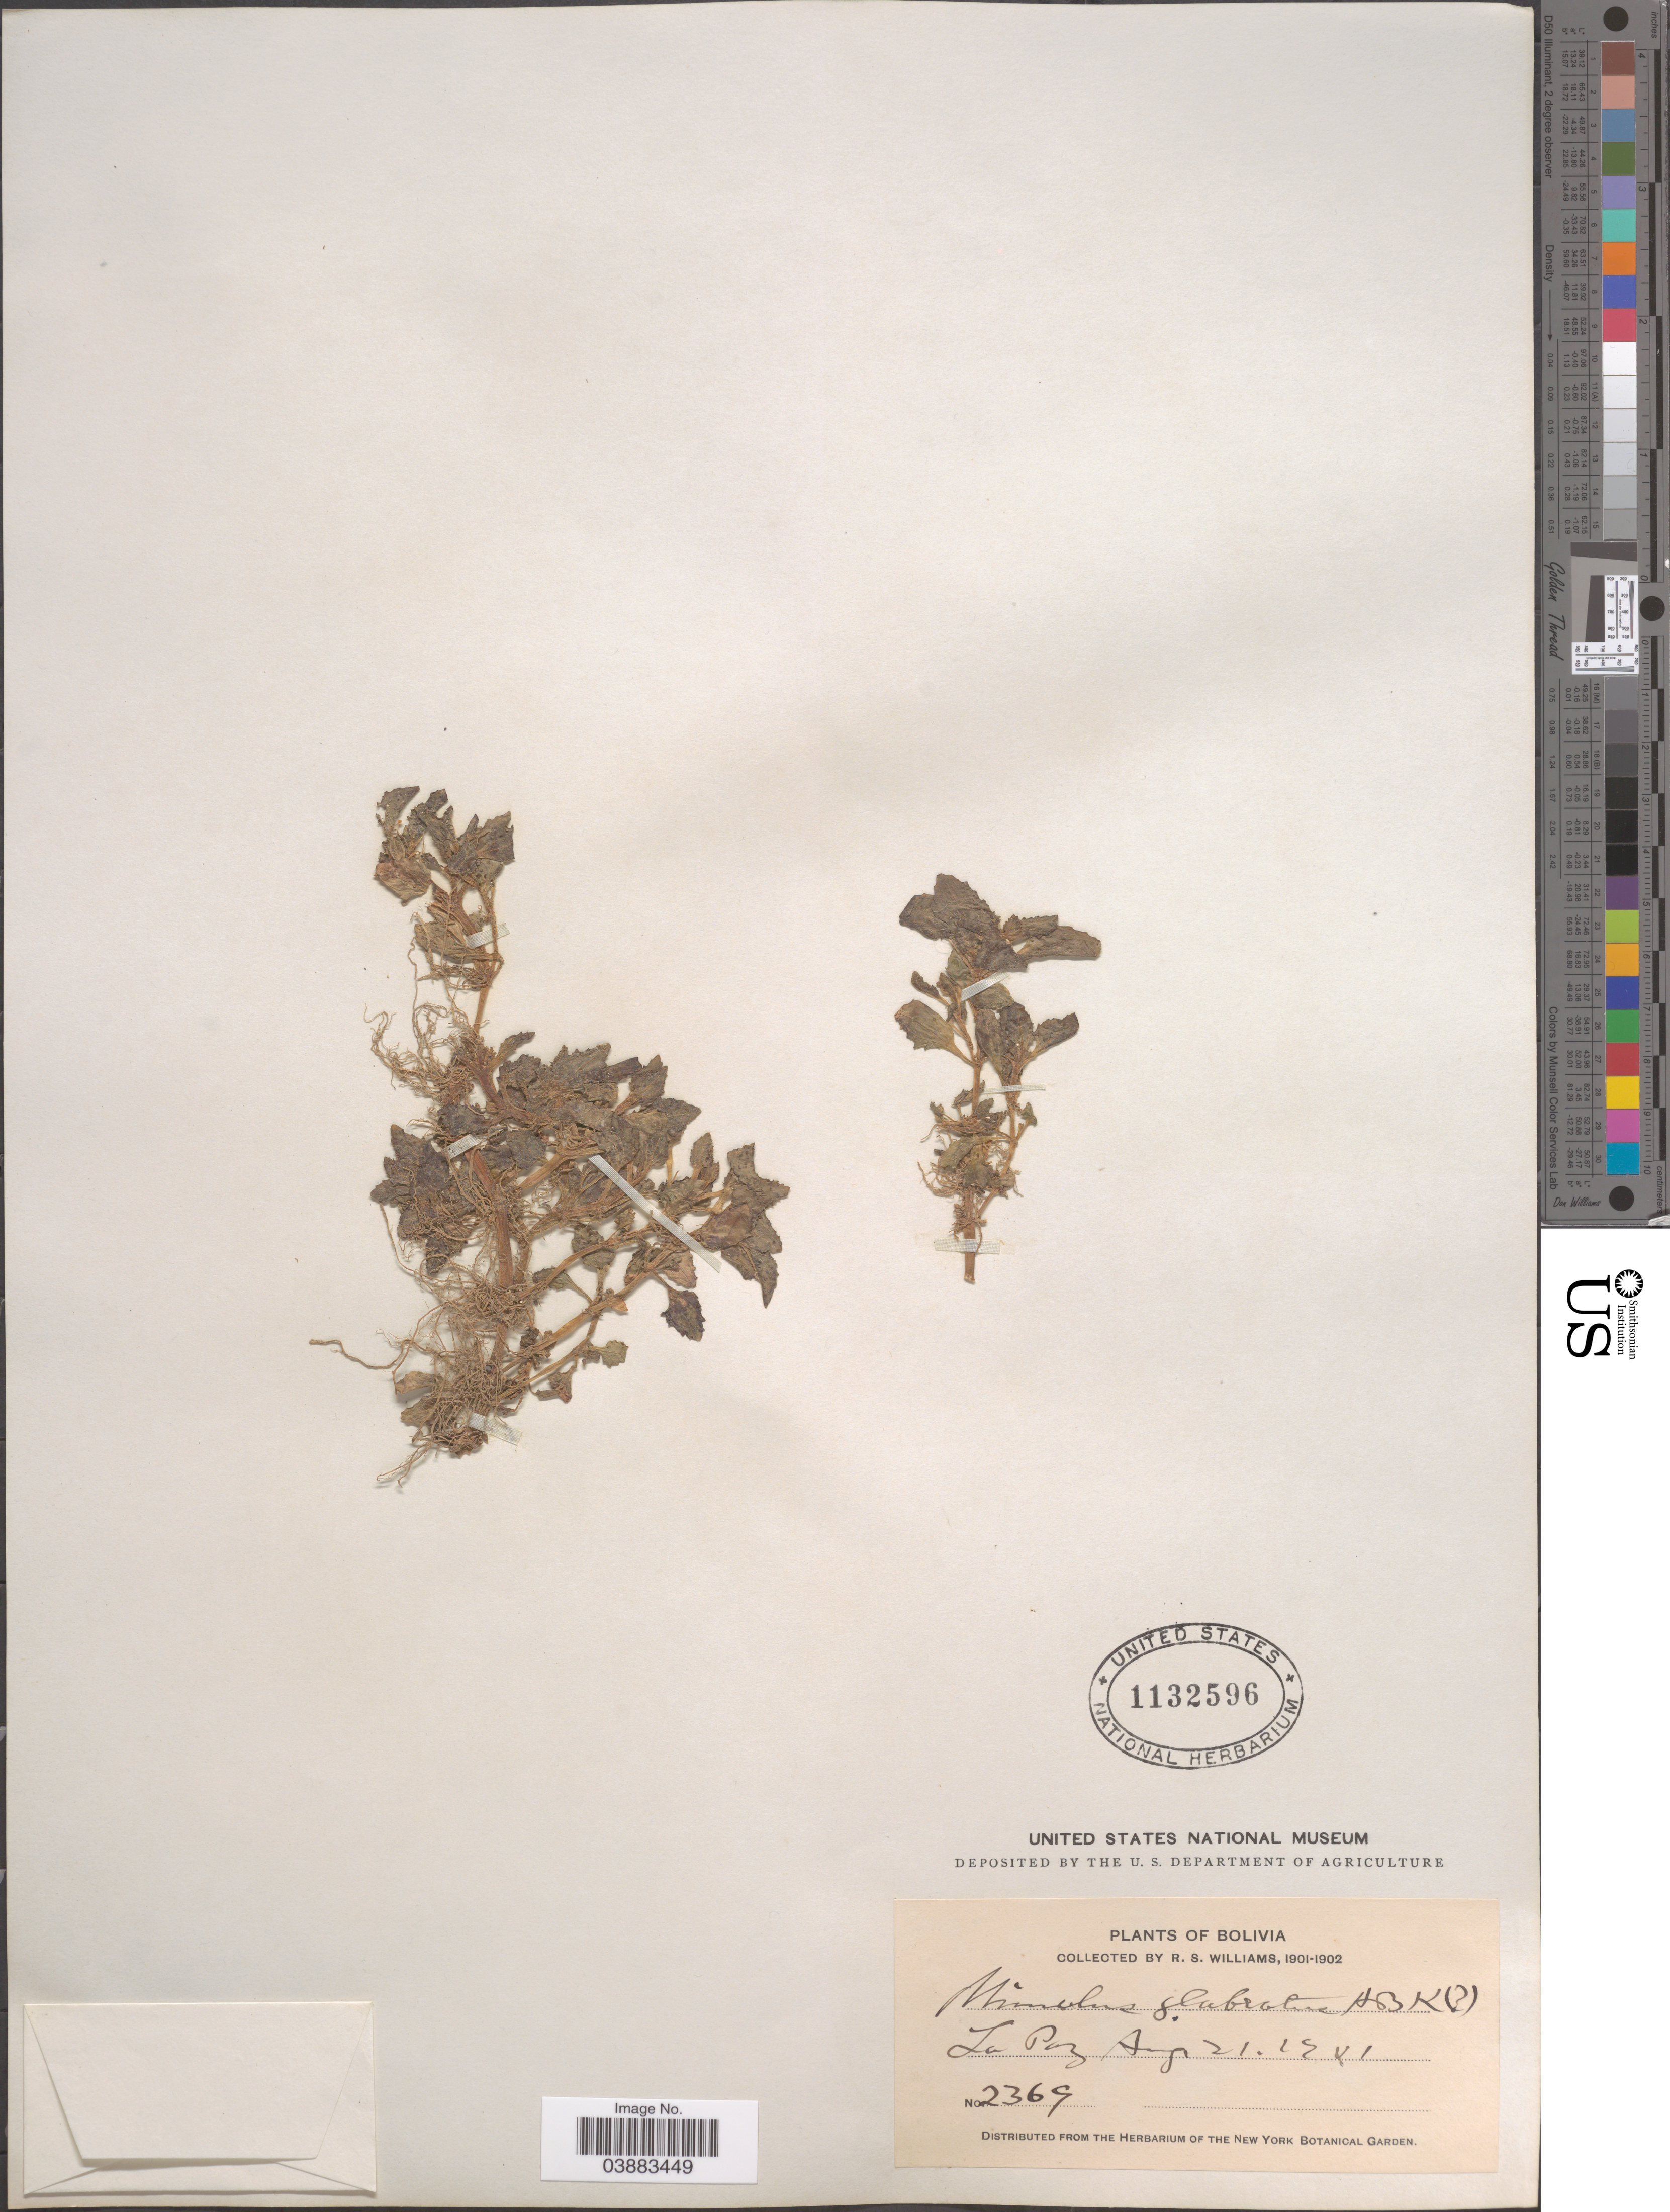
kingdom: Plantae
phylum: Tracheophyta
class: Magnoliopsida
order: Lamiales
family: Phrymaceae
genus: Mimulus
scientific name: Mimulus glabratus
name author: Kunth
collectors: R. S. Williams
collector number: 2369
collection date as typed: Aug. 21, 1901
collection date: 1901-08-21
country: Bolivia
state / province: La Paz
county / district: Murillo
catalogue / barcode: US 1132596